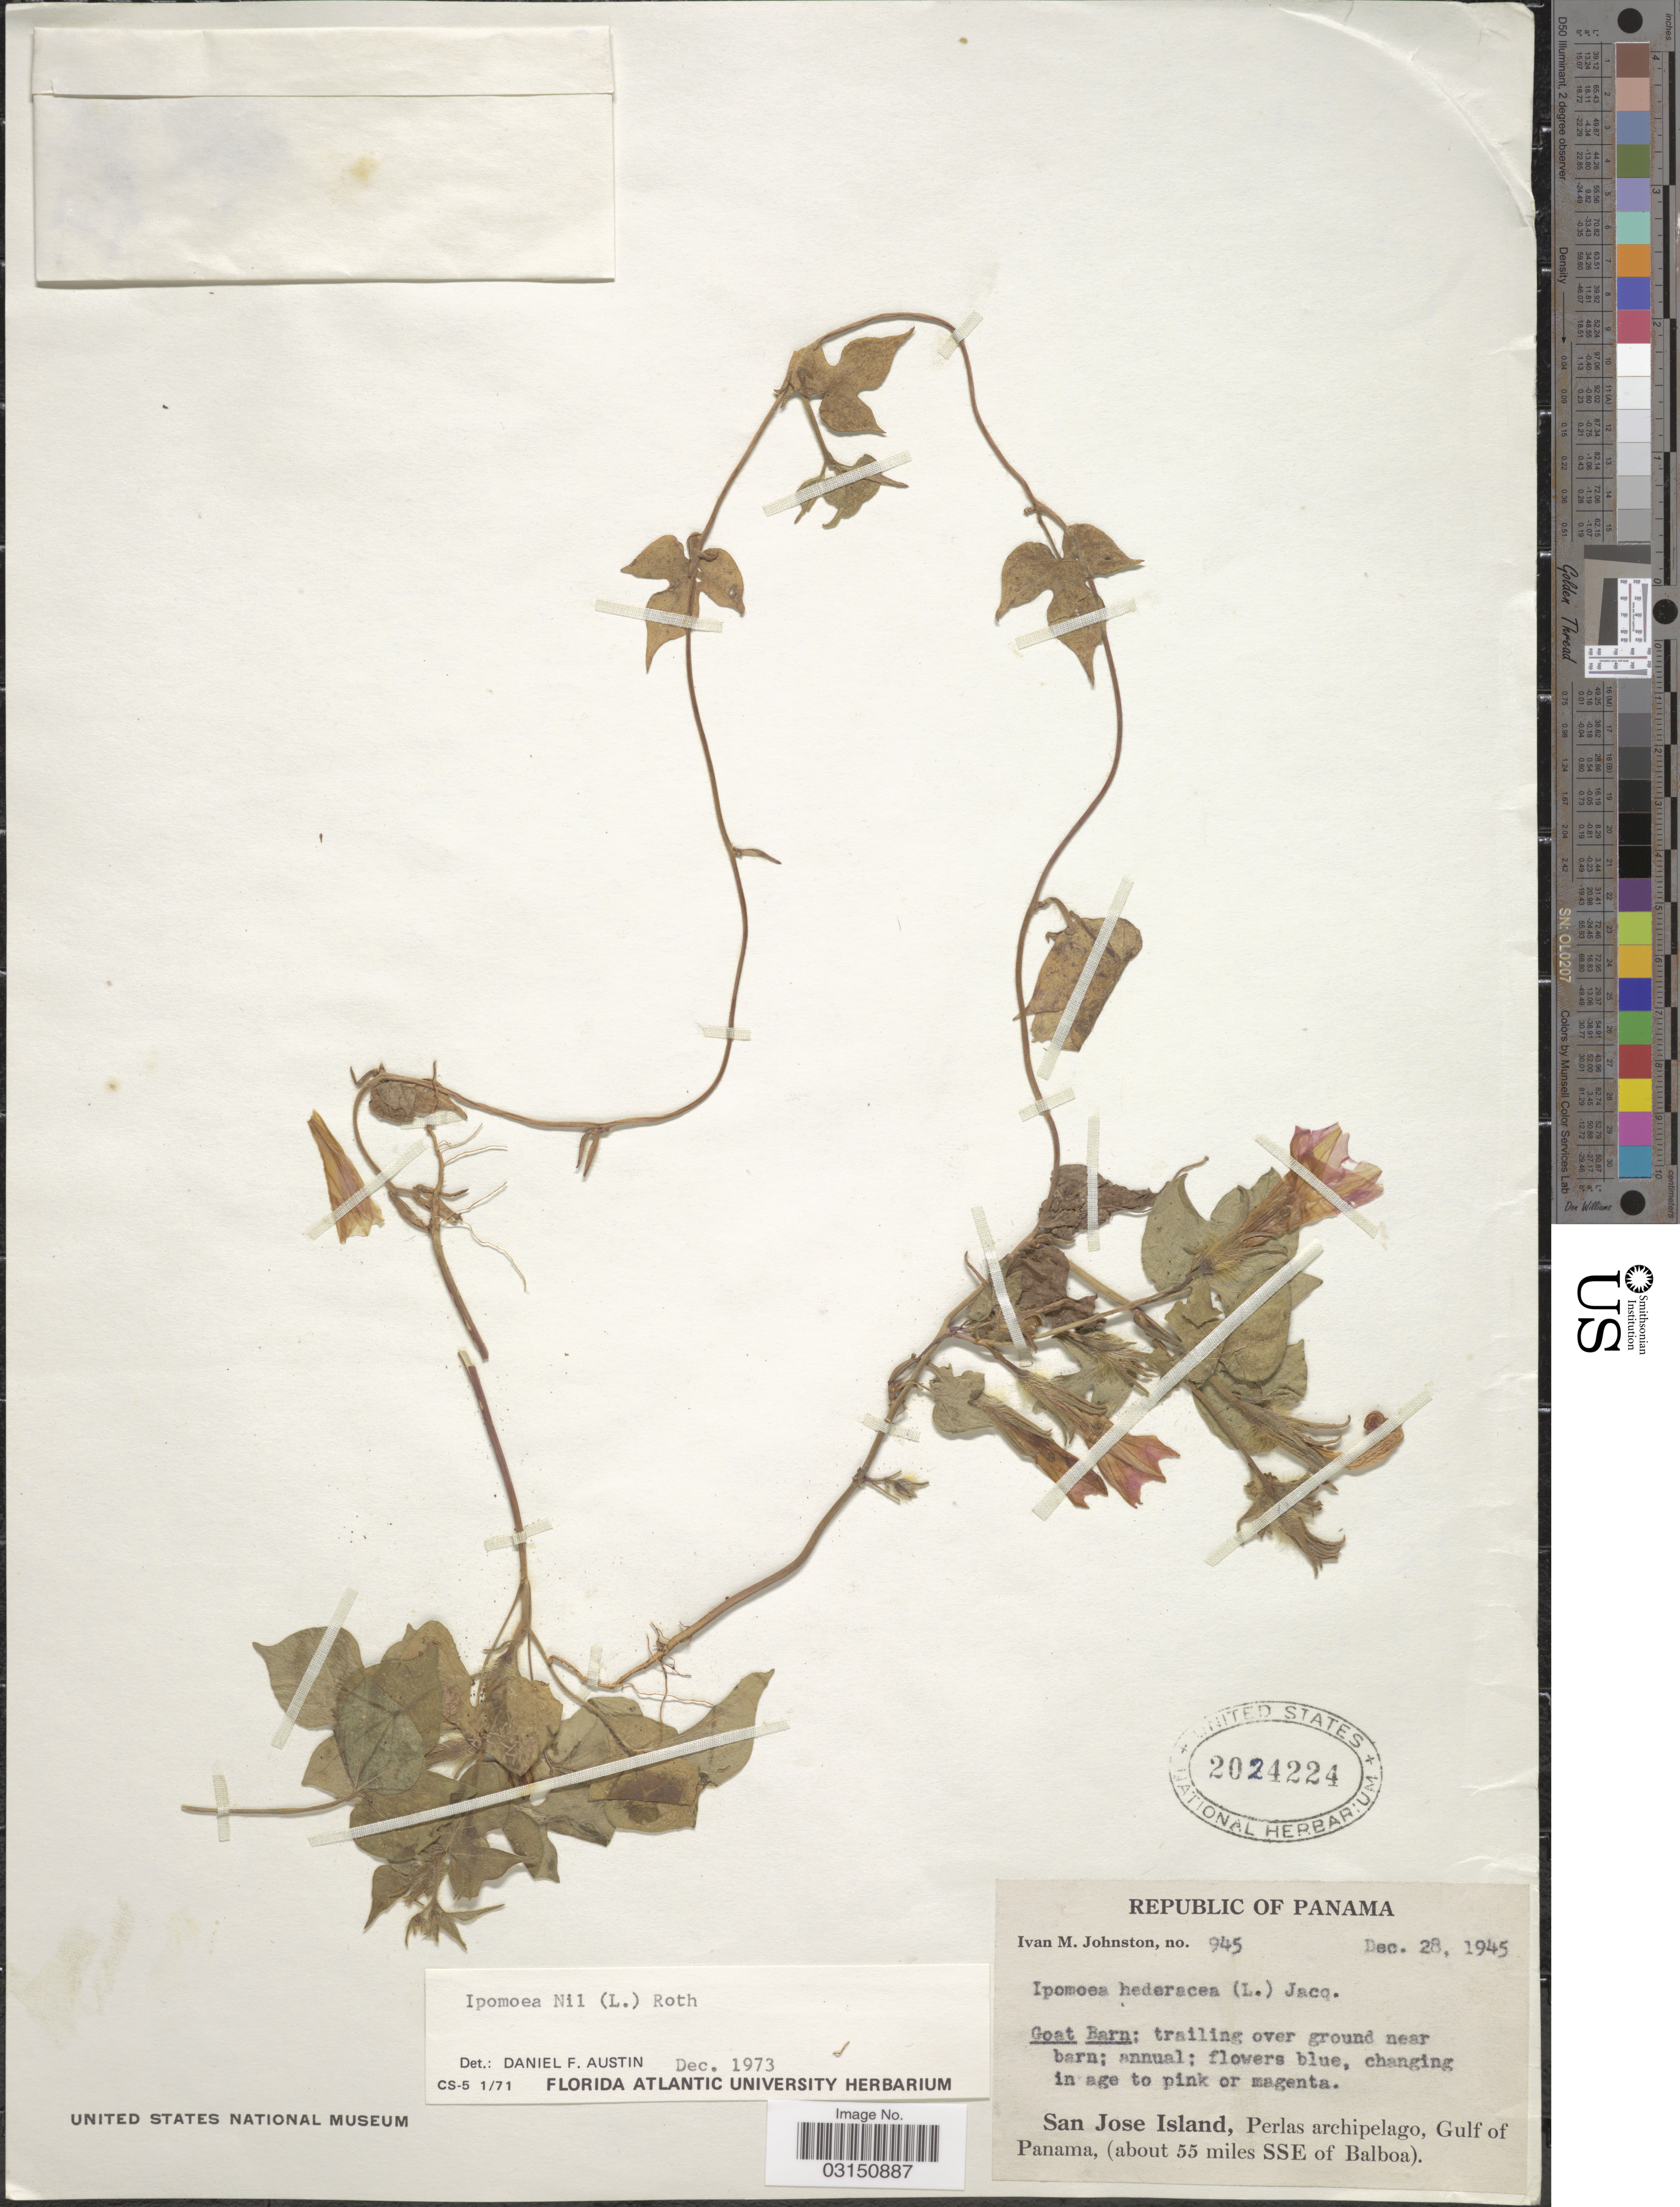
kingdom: Plantae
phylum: Tracheophyta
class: Magnoliopsida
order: Solanales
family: Convolvulaceae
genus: Ipomoea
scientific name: Ipomoea nil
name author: (L.) Roth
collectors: I.M. Johnston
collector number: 945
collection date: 1945-12-28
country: Panama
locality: San Jose Island, Perlas archipelago, Gulf of Panama, (about 55 miles SSE of Balboa).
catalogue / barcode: US 2024224